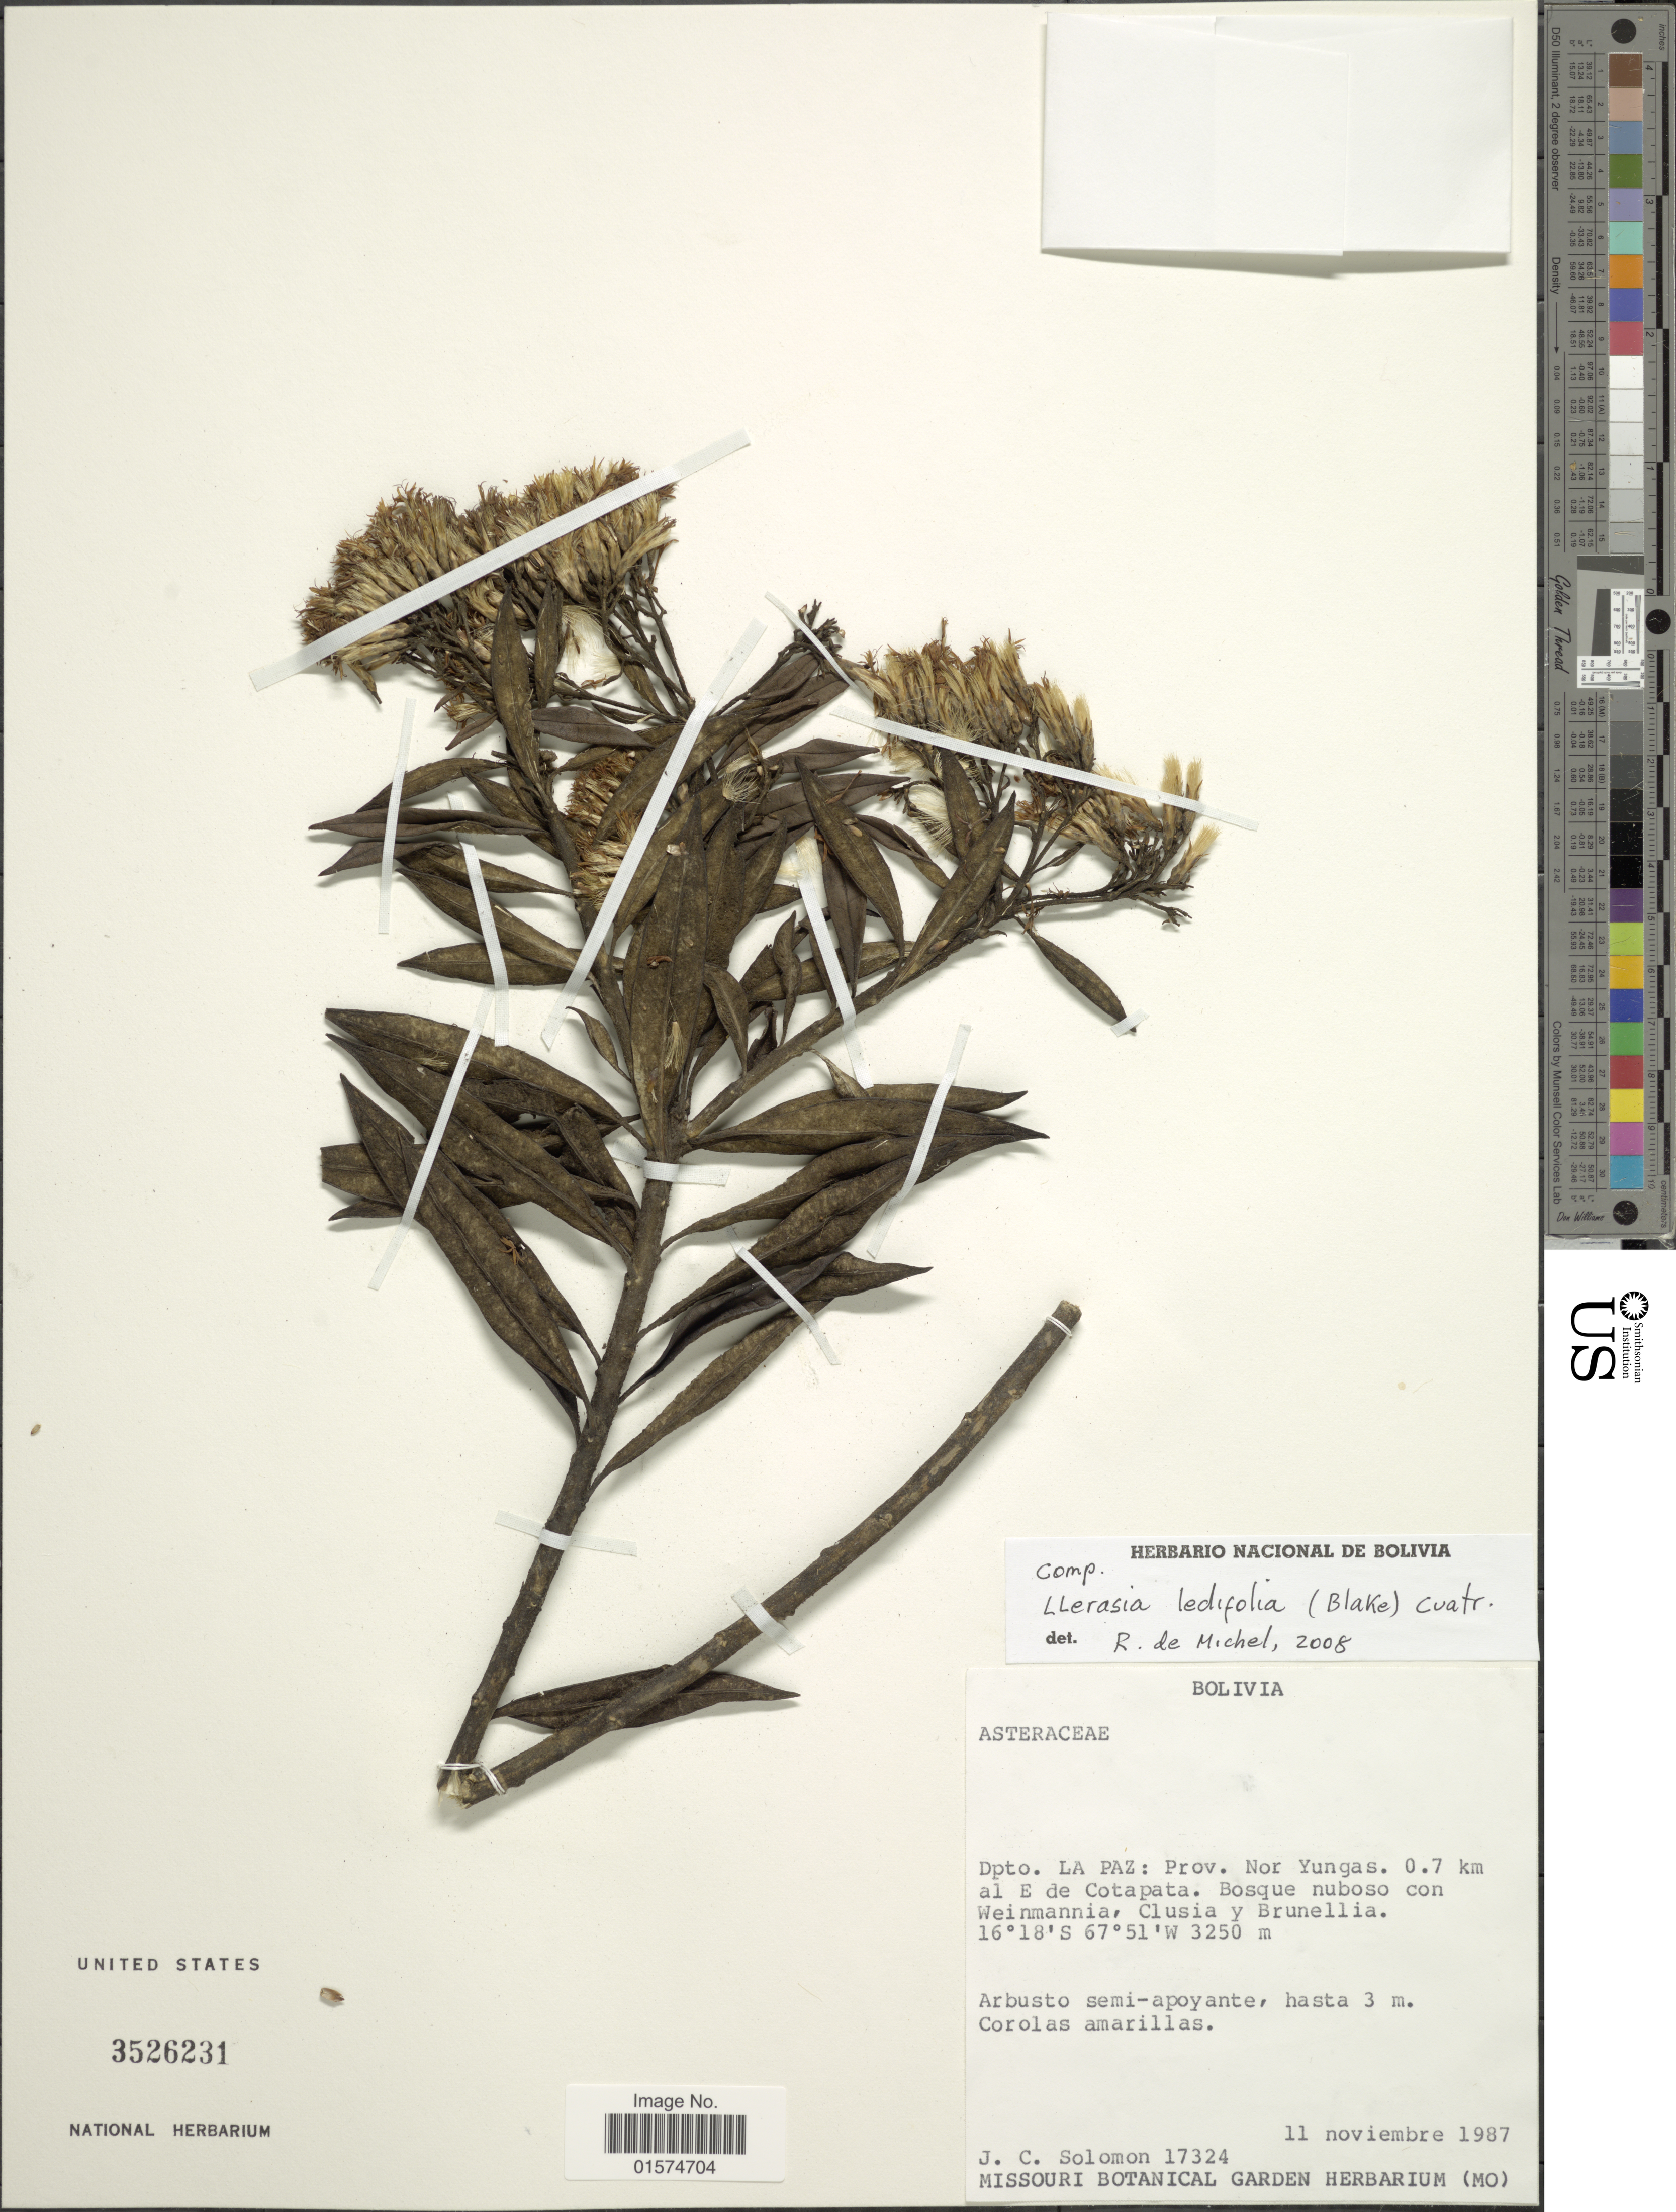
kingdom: Plantae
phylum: Tracheophyta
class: Magnoliopsida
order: Asterales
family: Asteraceae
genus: Llerasia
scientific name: Llerasia ledifolia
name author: (Blake) Cuatrec.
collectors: J. C. Solomon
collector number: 17324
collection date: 1987-11-11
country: Bolivia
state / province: La Paz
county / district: Nor Yungas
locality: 0.7 km al E de Cotapata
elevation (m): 3250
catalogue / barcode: US 3526231